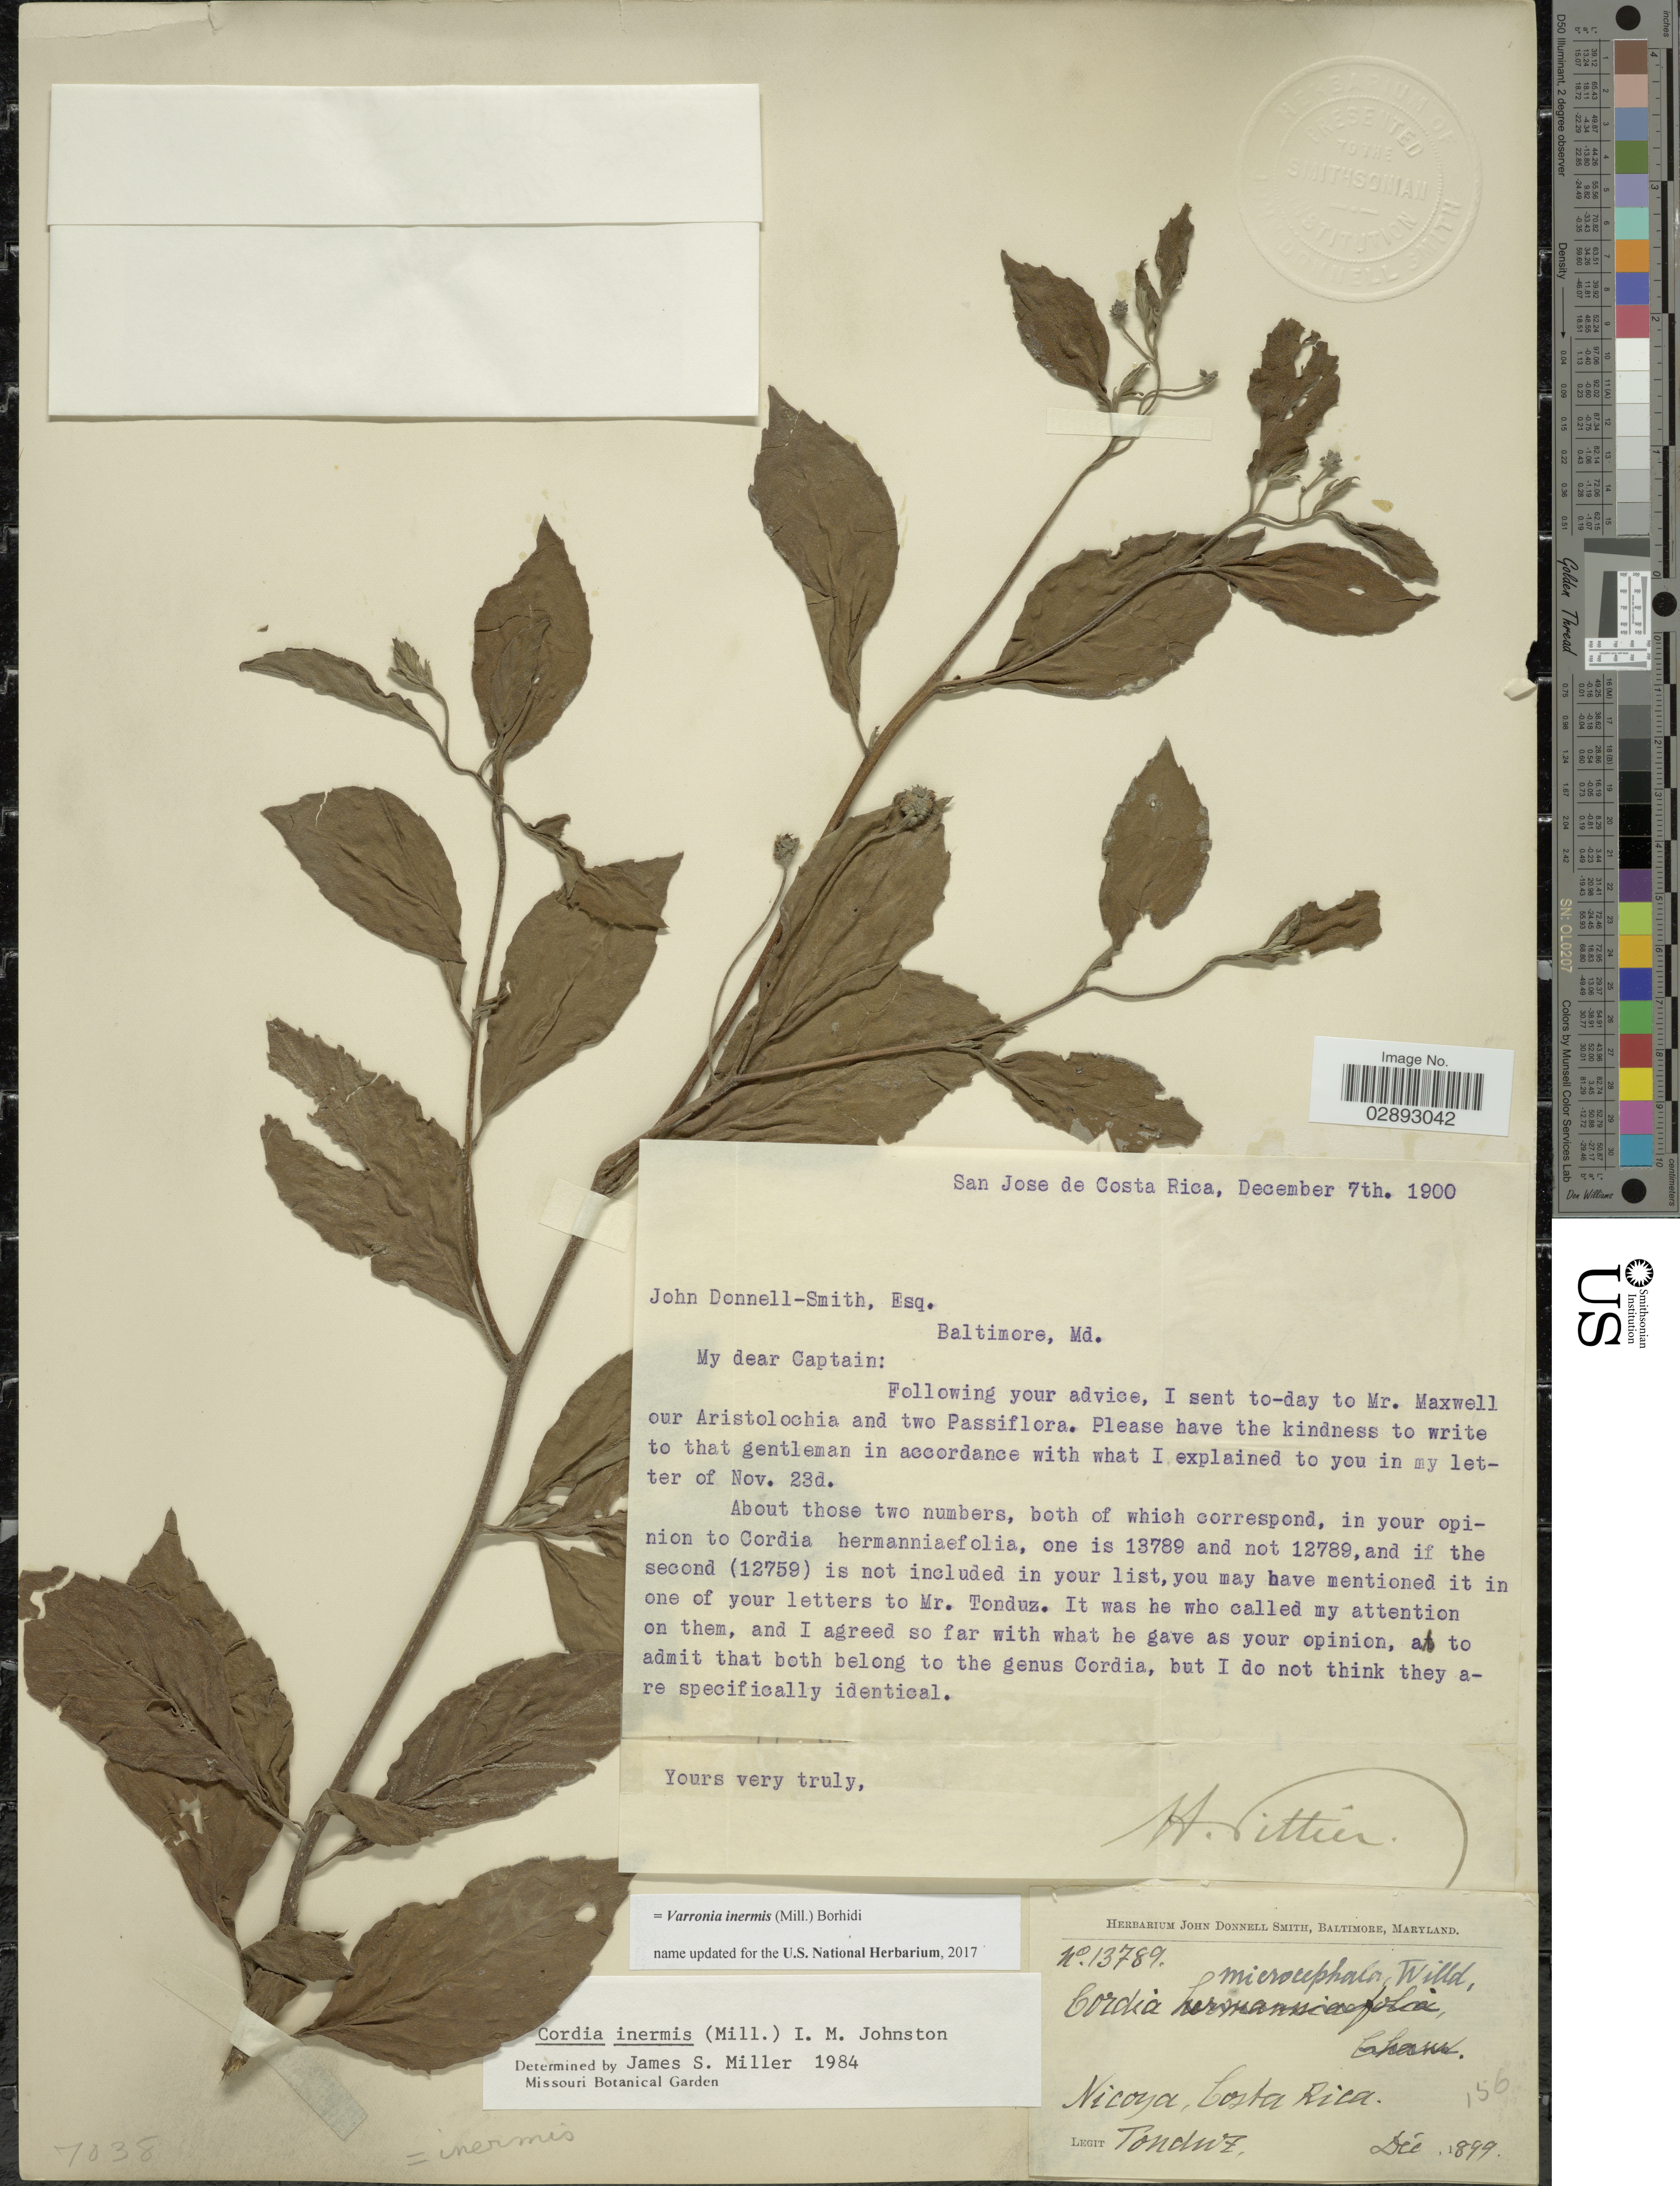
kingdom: Plantae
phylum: Tracheophyta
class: Magnoliopsida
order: Boraginales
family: Cordiaceae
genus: Varronia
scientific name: Varronia inermis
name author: (Mill.) Borhidi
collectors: Tonduz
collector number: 13789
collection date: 1899-12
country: Costa Rica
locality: Nicoyo.